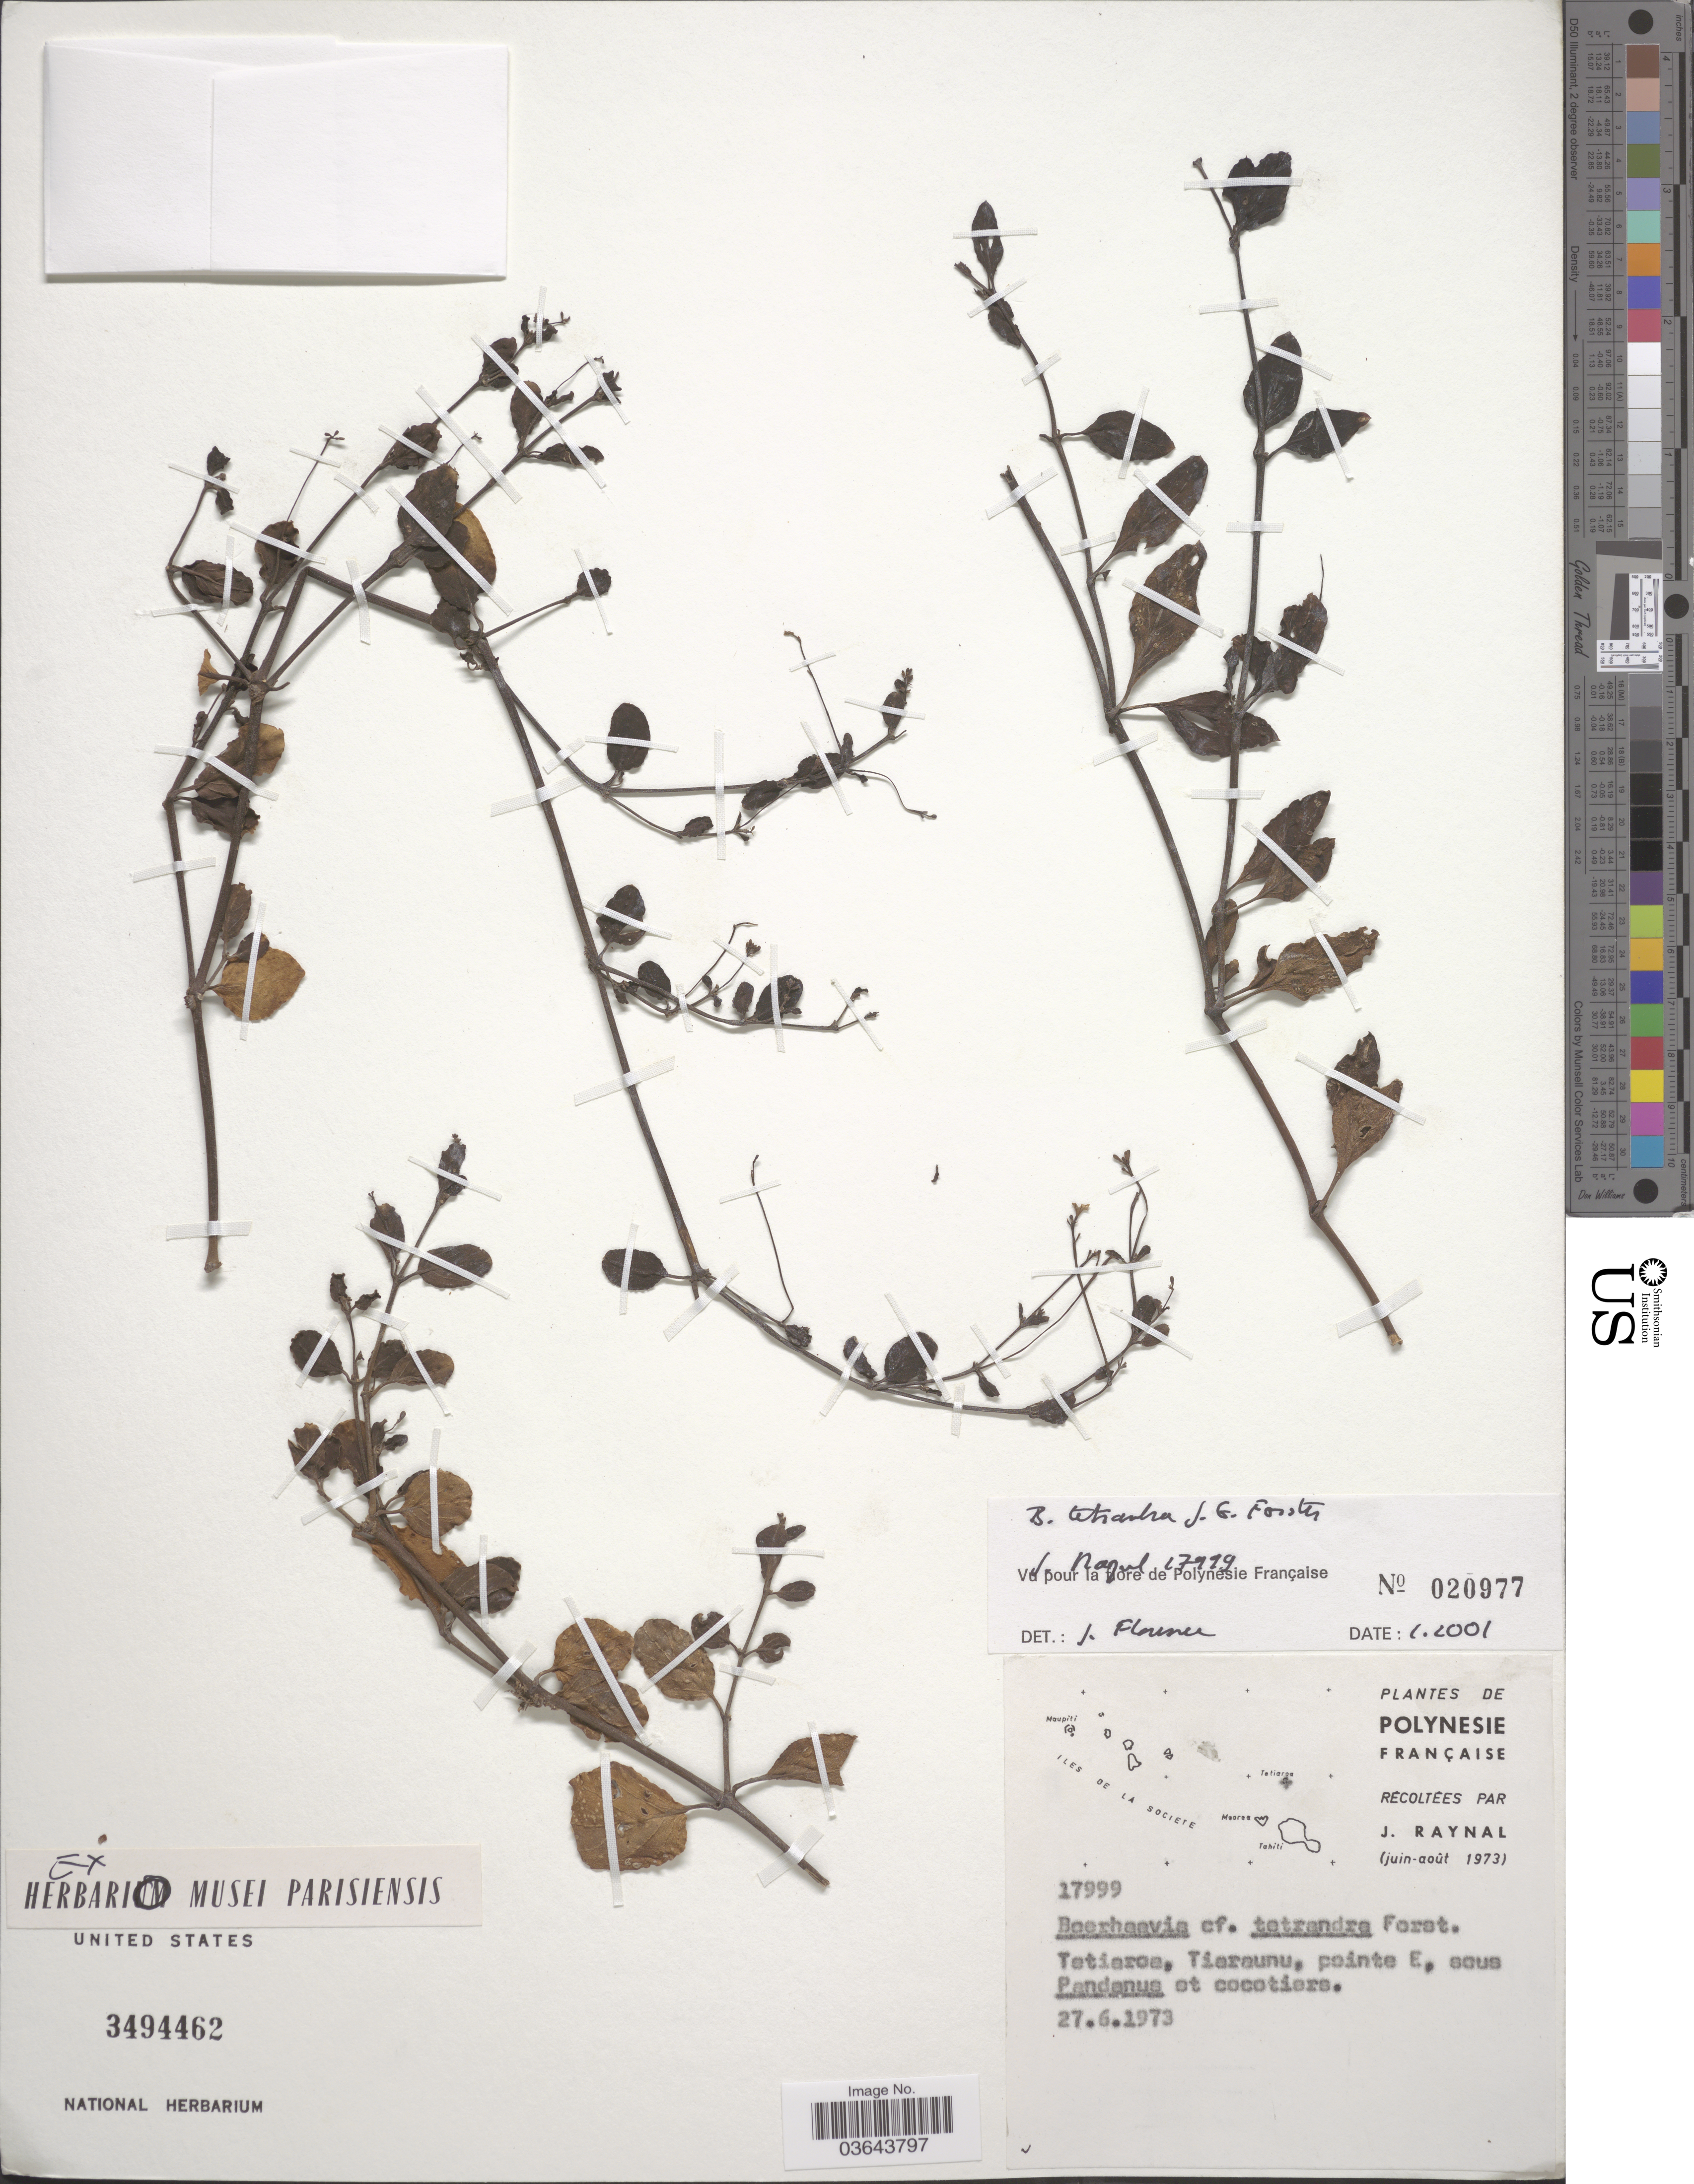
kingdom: Plantae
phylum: Tracheophyta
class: Magnoliopsida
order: Caryophyllales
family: Nyctaginaceae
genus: Boerhavia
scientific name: Boerhavia tetrandra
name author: G. Forst.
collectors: J. Raynal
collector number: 17999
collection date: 1973-06-27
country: French Polynesia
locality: Tetiaroa, Tiaraunu, pointe E.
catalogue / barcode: US 3494462